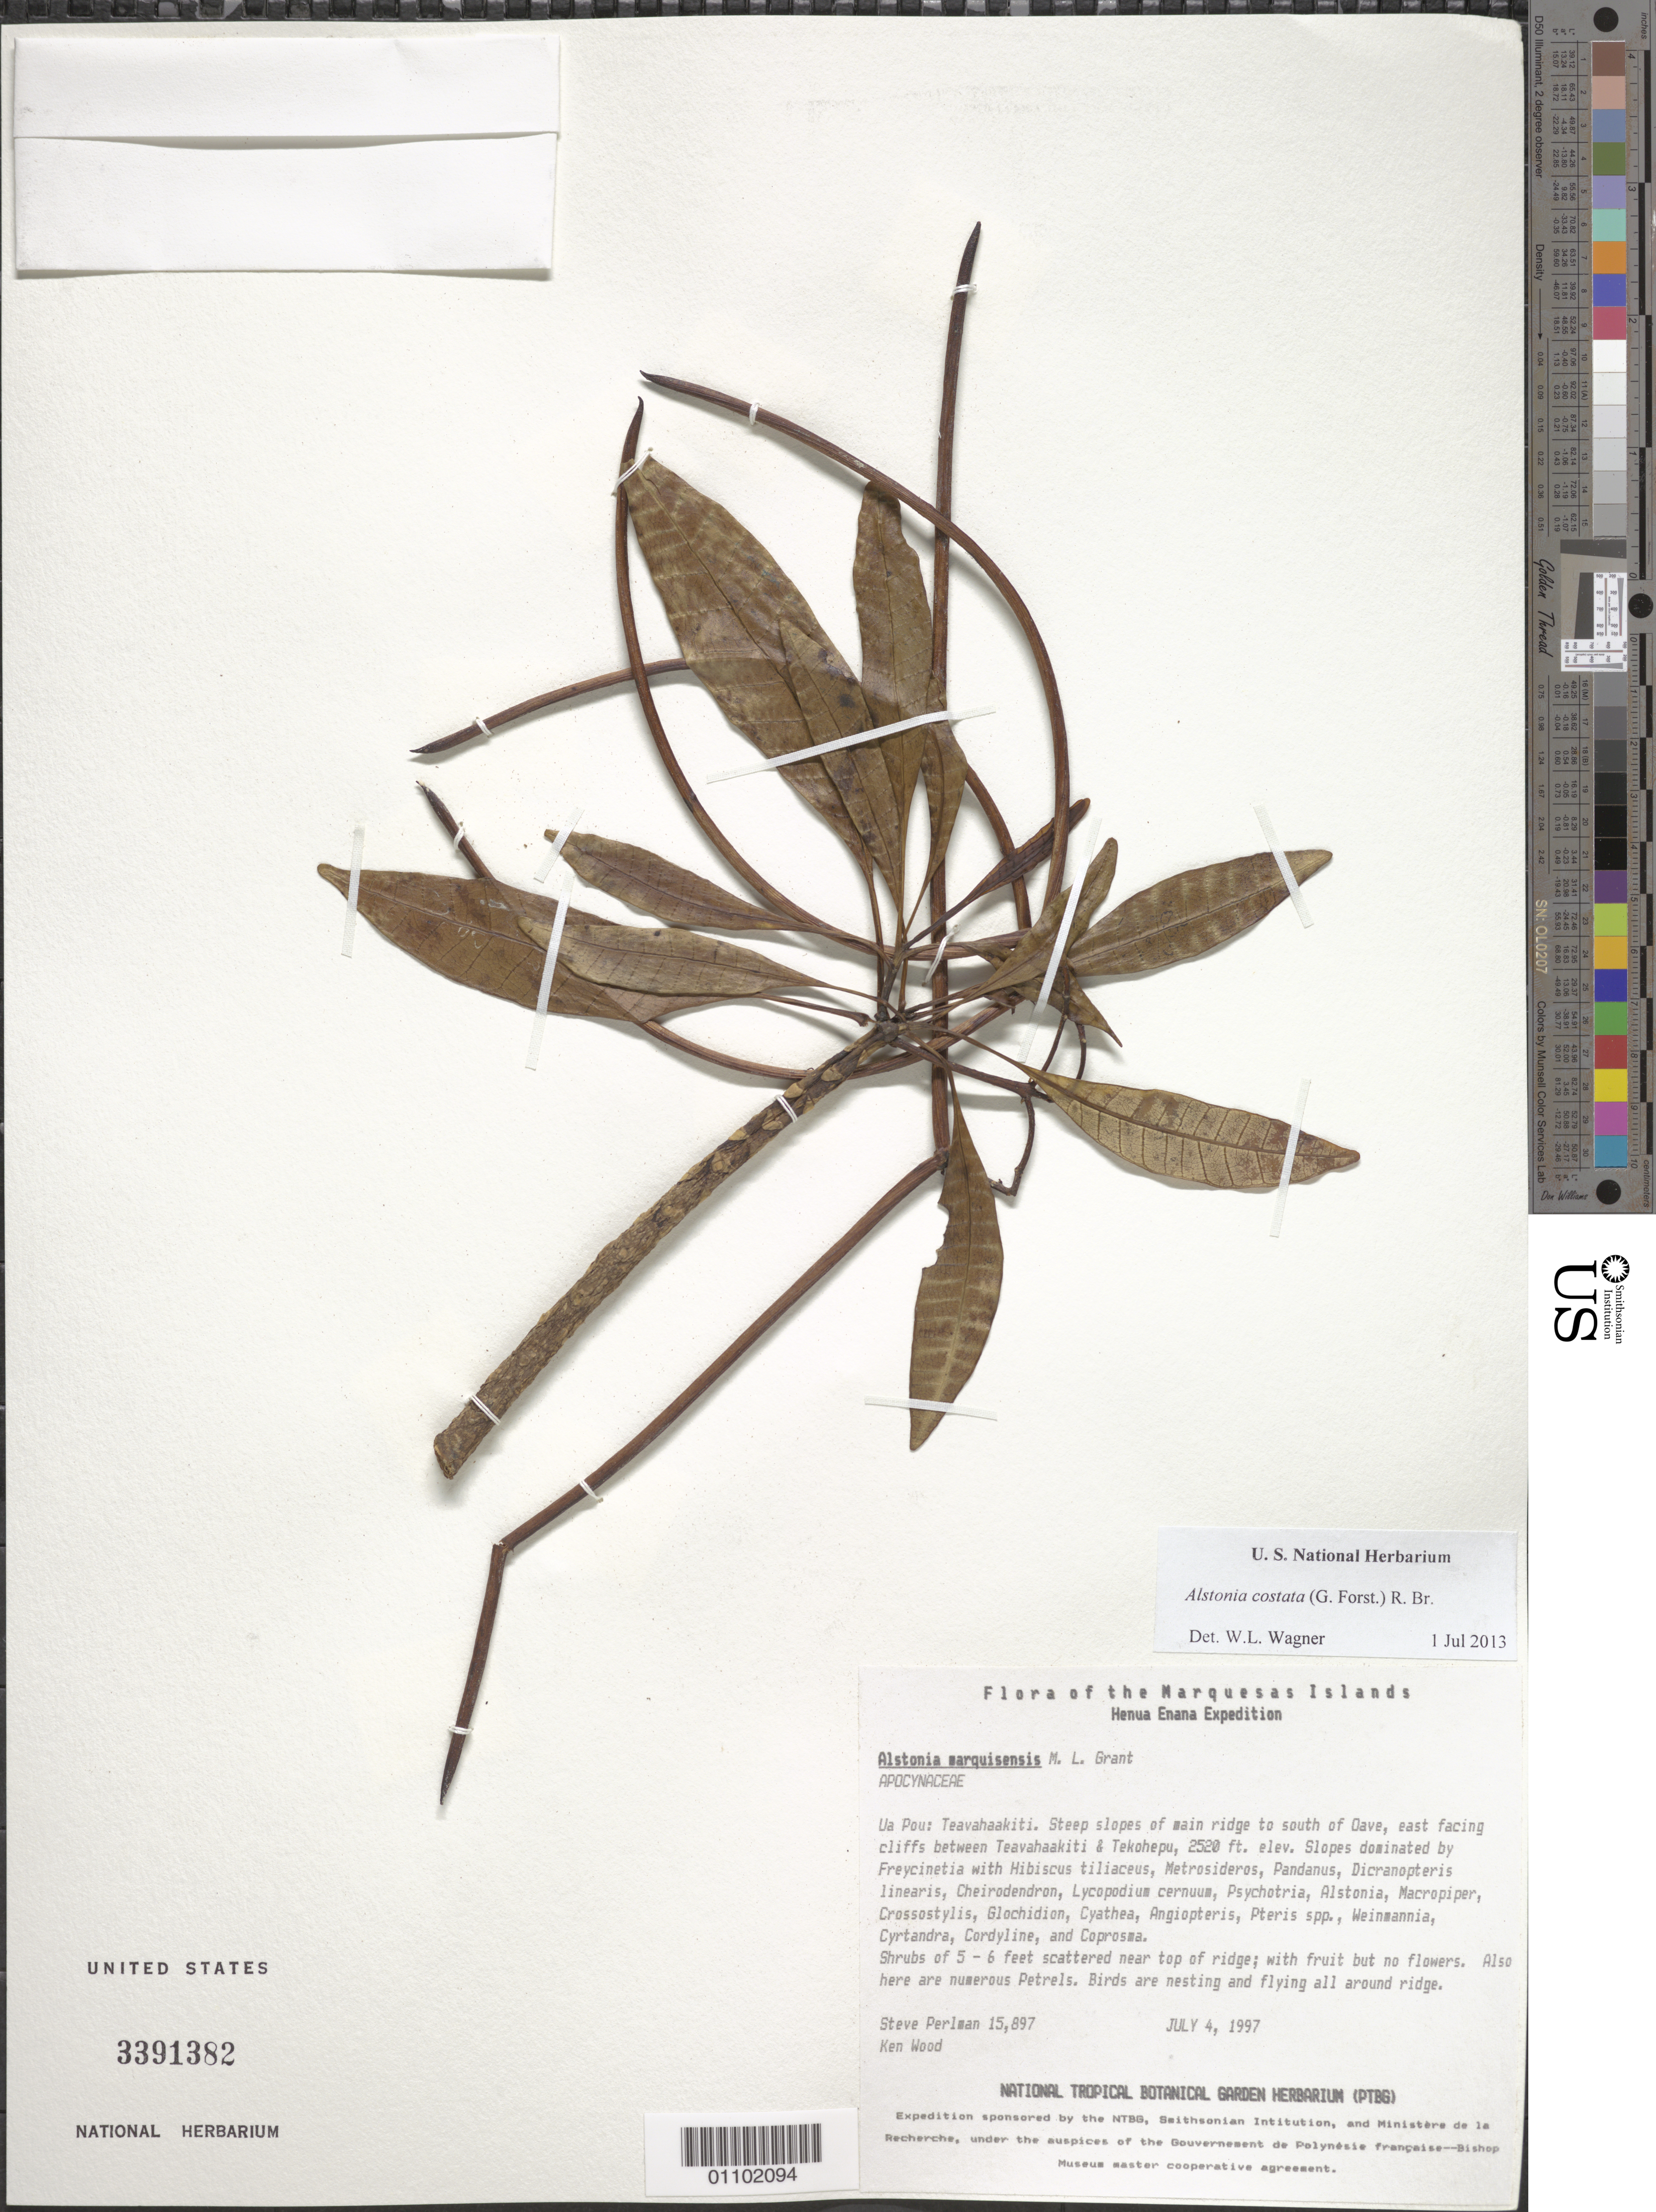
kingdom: Plantae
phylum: Tracheophyta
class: Magnoliopsida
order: Gentianales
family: Apocynaceae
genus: Alstonia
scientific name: Alstonia costata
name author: (G. Forst.) R. Br.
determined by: Lorence, David H., (PTBG), National Tropical Botanical Garden (UNITED STATES)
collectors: S. P. Perlman & K. R. Wood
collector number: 15897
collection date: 1997-07-04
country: French Polynesia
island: Ua Pou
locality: Teavahaakiti, steep slopes of main ridge to S of Oave, E facing cliffs between Teavahaakiti & Tekohepu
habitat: Scattered near top of ridge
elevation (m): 768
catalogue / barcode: US 3391382